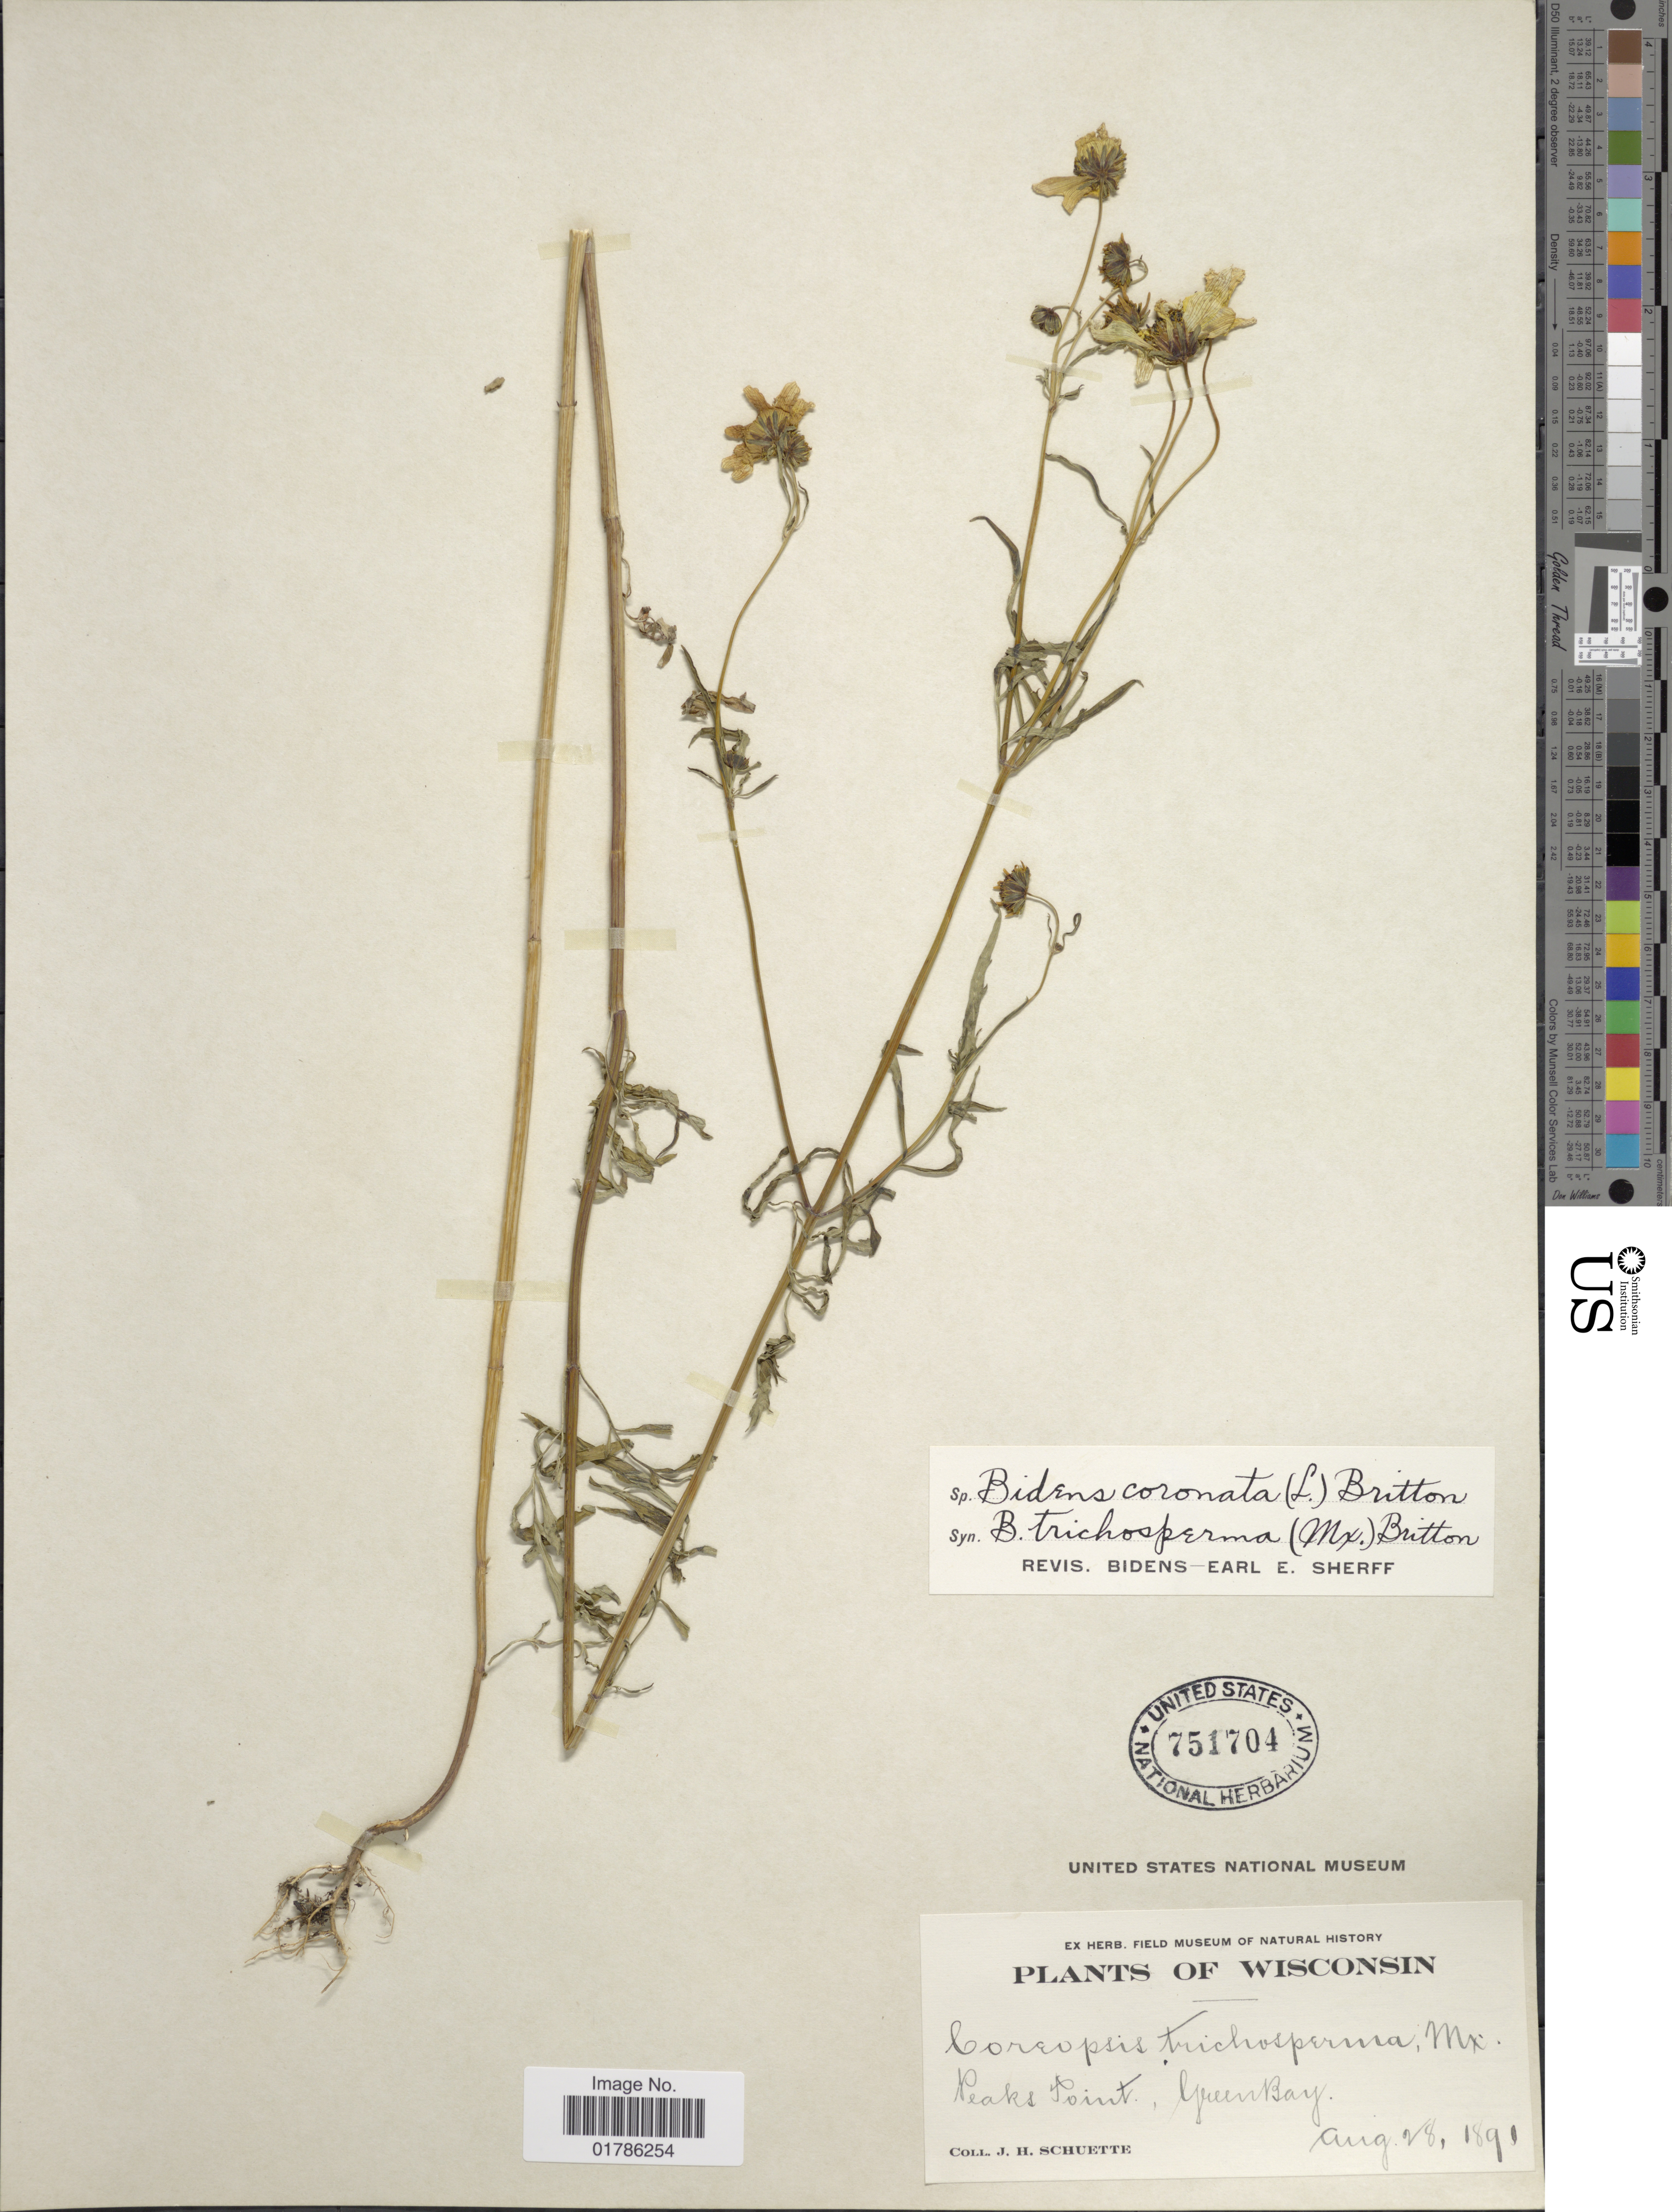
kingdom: Plantae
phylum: Tracheophyta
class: Magnoliopsida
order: Asterales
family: Asteraceae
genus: Bidens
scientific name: Bidens coronata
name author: (L.) Britton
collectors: J. H. Schuette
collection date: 1891-08-28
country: United States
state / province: Wisconsin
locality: Peaks Point, Green Bay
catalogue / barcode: US 751704